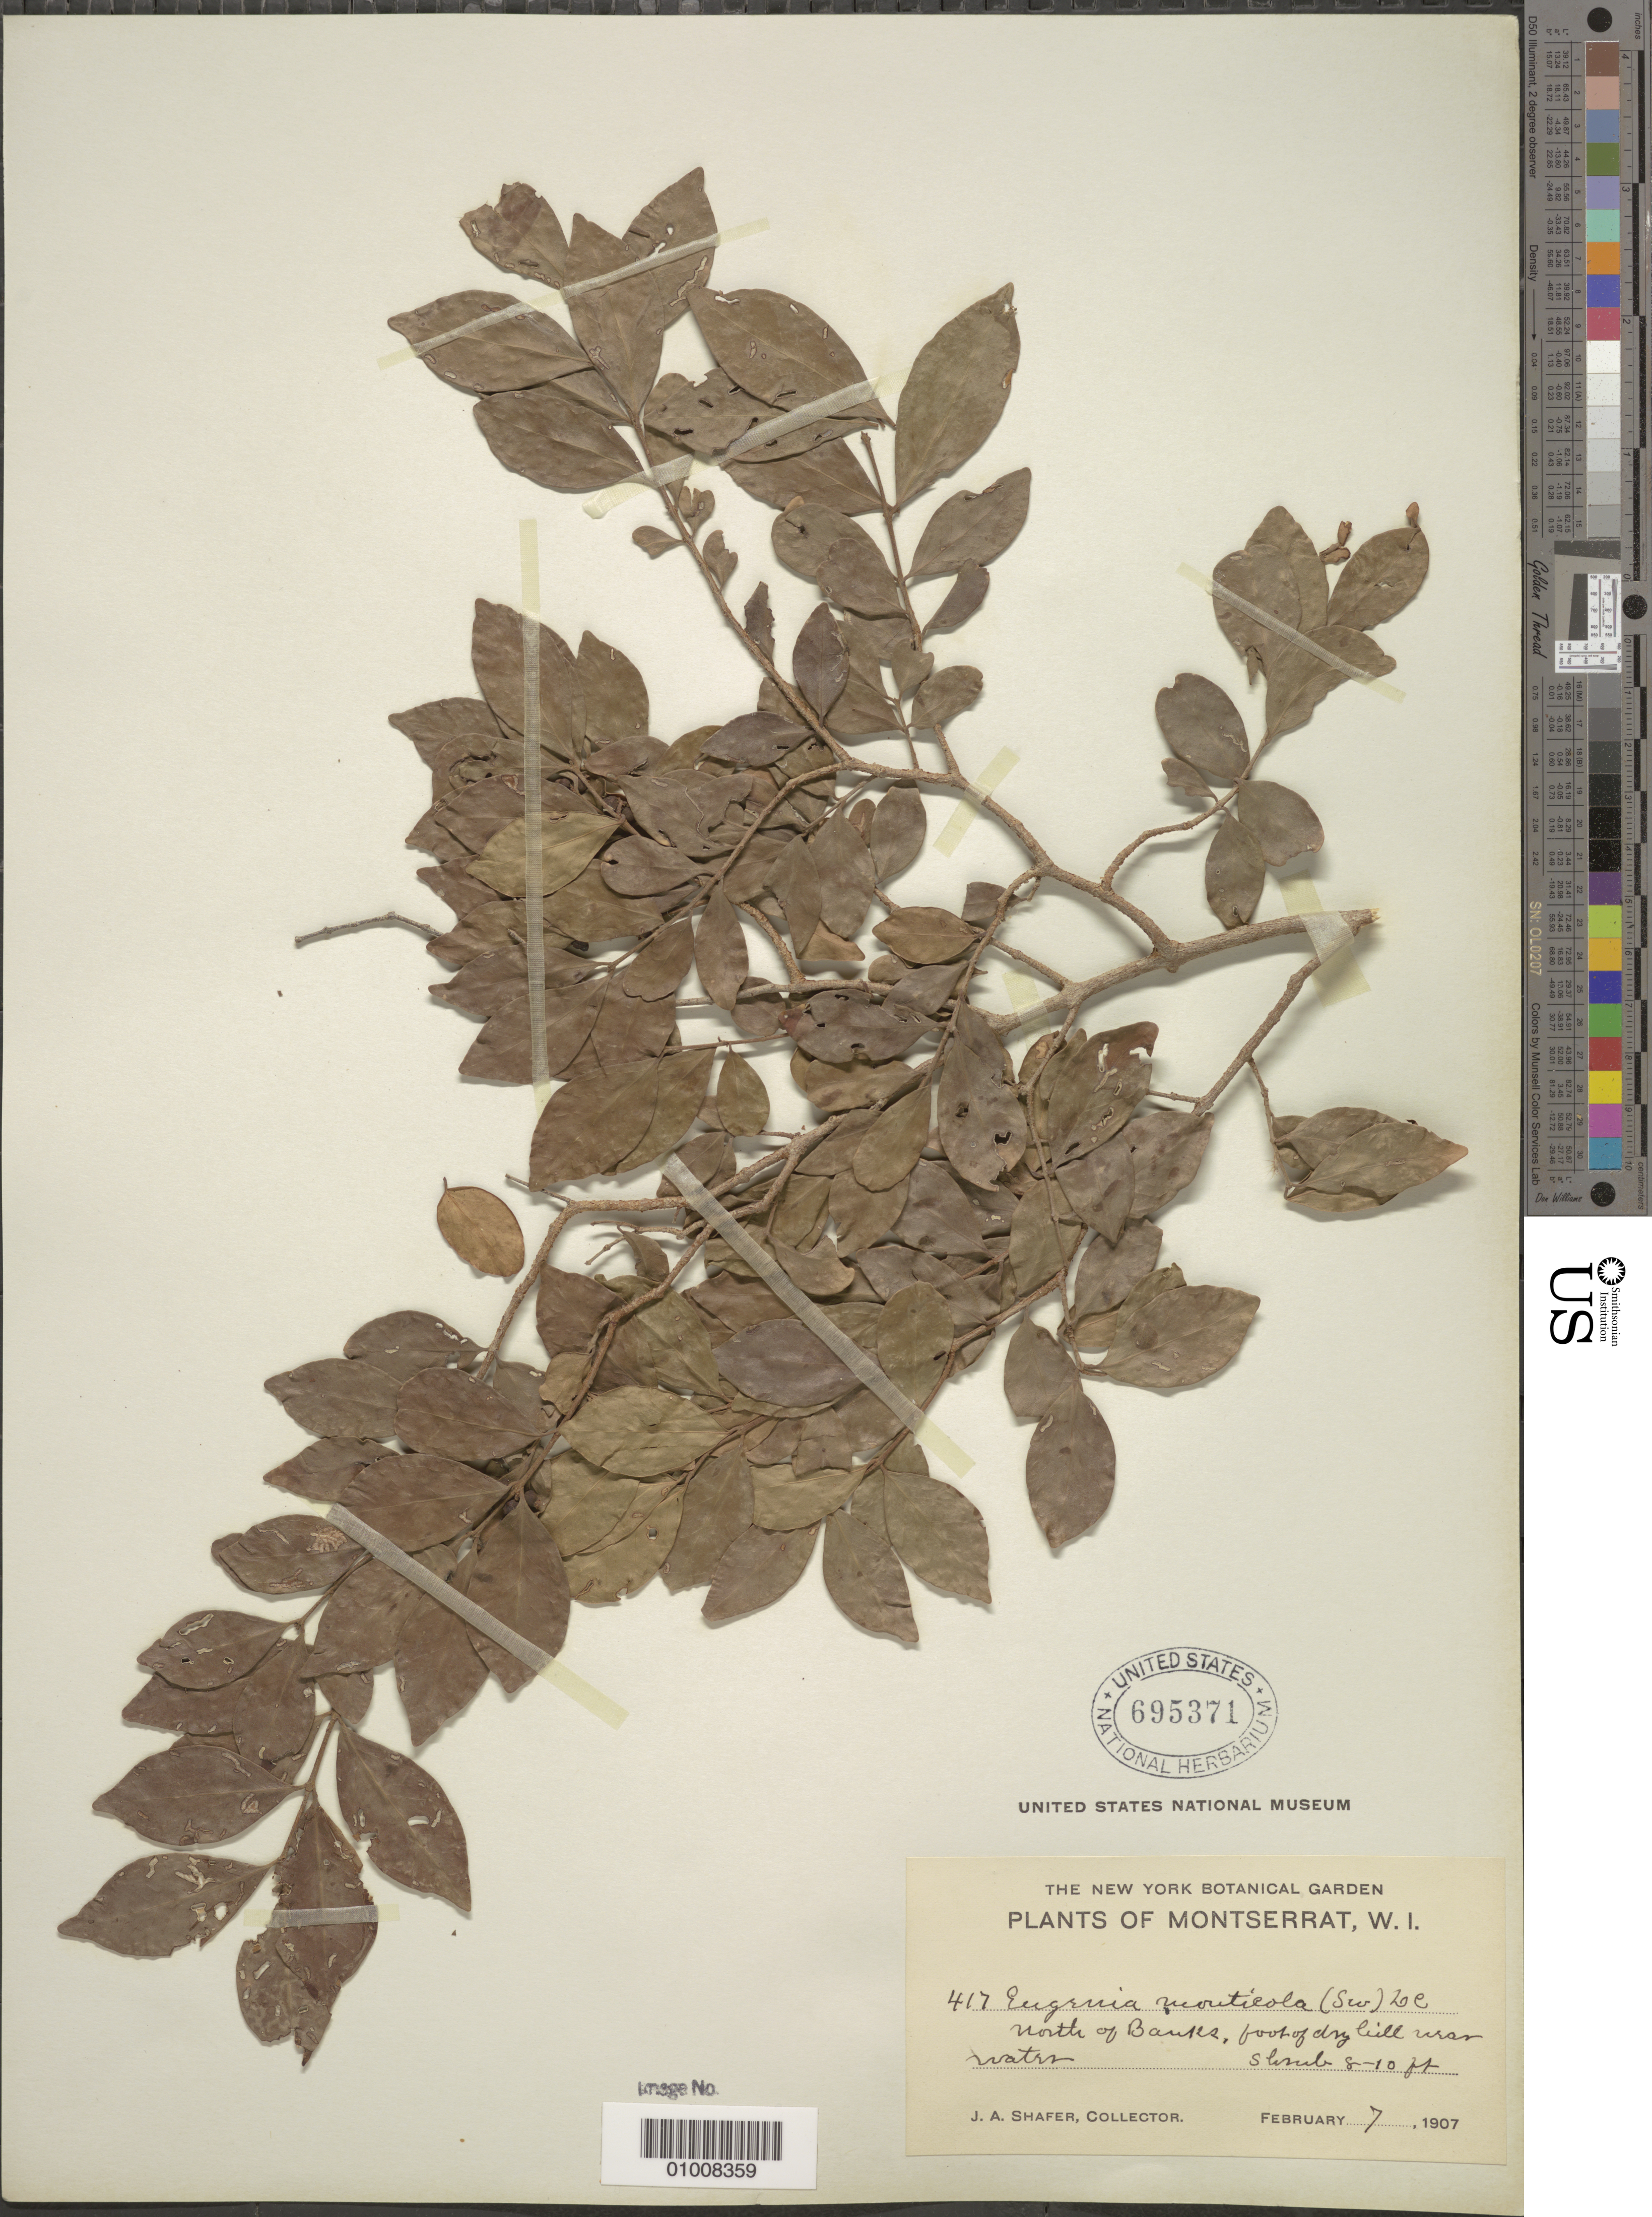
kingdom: Plantae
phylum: Tracheophyta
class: Magnoliopsida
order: Myrtales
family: Myrtaceae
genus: Eugenia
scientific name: Eugenia monticola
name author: (Sw.) DC.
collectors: J. A. Shafer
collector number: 417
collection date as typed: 07 Feb 1907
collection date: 1907-02-07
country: Montserrat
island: Montserrat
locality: North of Banks, at foot of hill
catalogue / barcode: US 695371